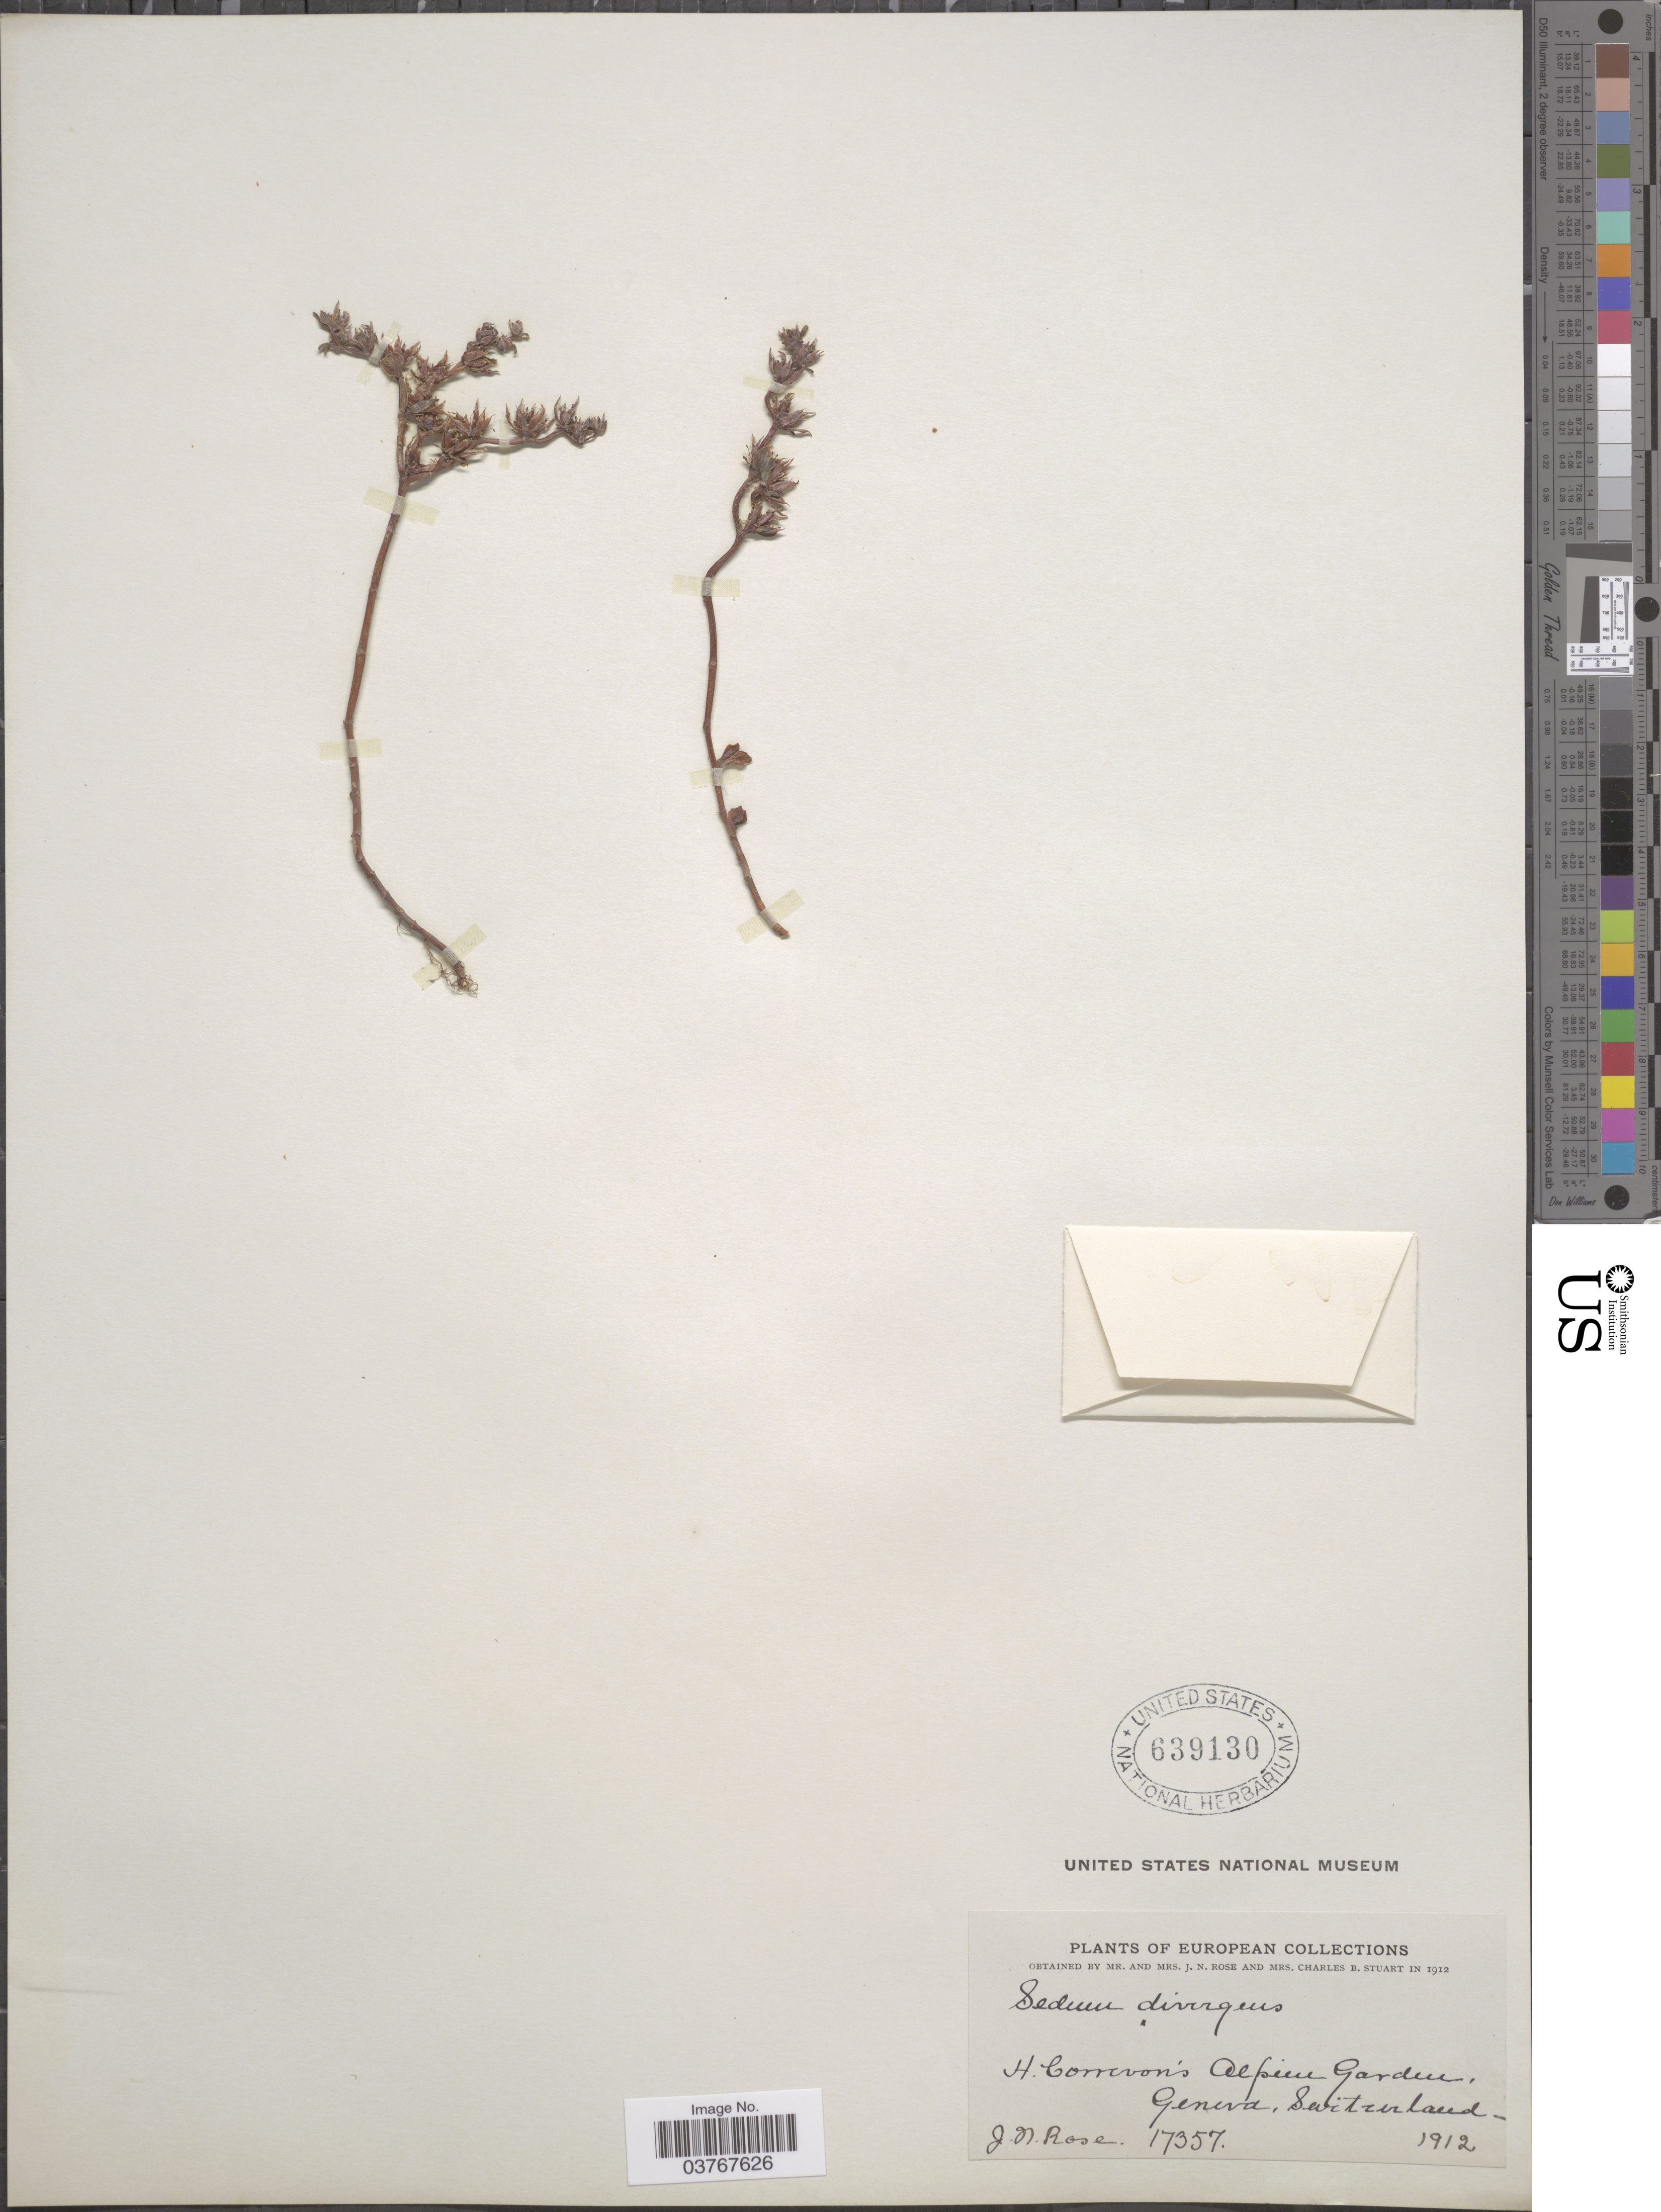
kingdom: Plantae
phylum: Tracheophyta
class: Magnoliopsida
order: Saxifragales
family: Crassulaceae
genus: Sedum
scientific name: Sedum divergens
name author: Greene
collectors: J. N. Rose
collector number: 17357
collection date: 1912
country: Switzerland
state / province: Genève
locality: H. Correvon's Alpine Garden.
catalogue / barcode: US 639130